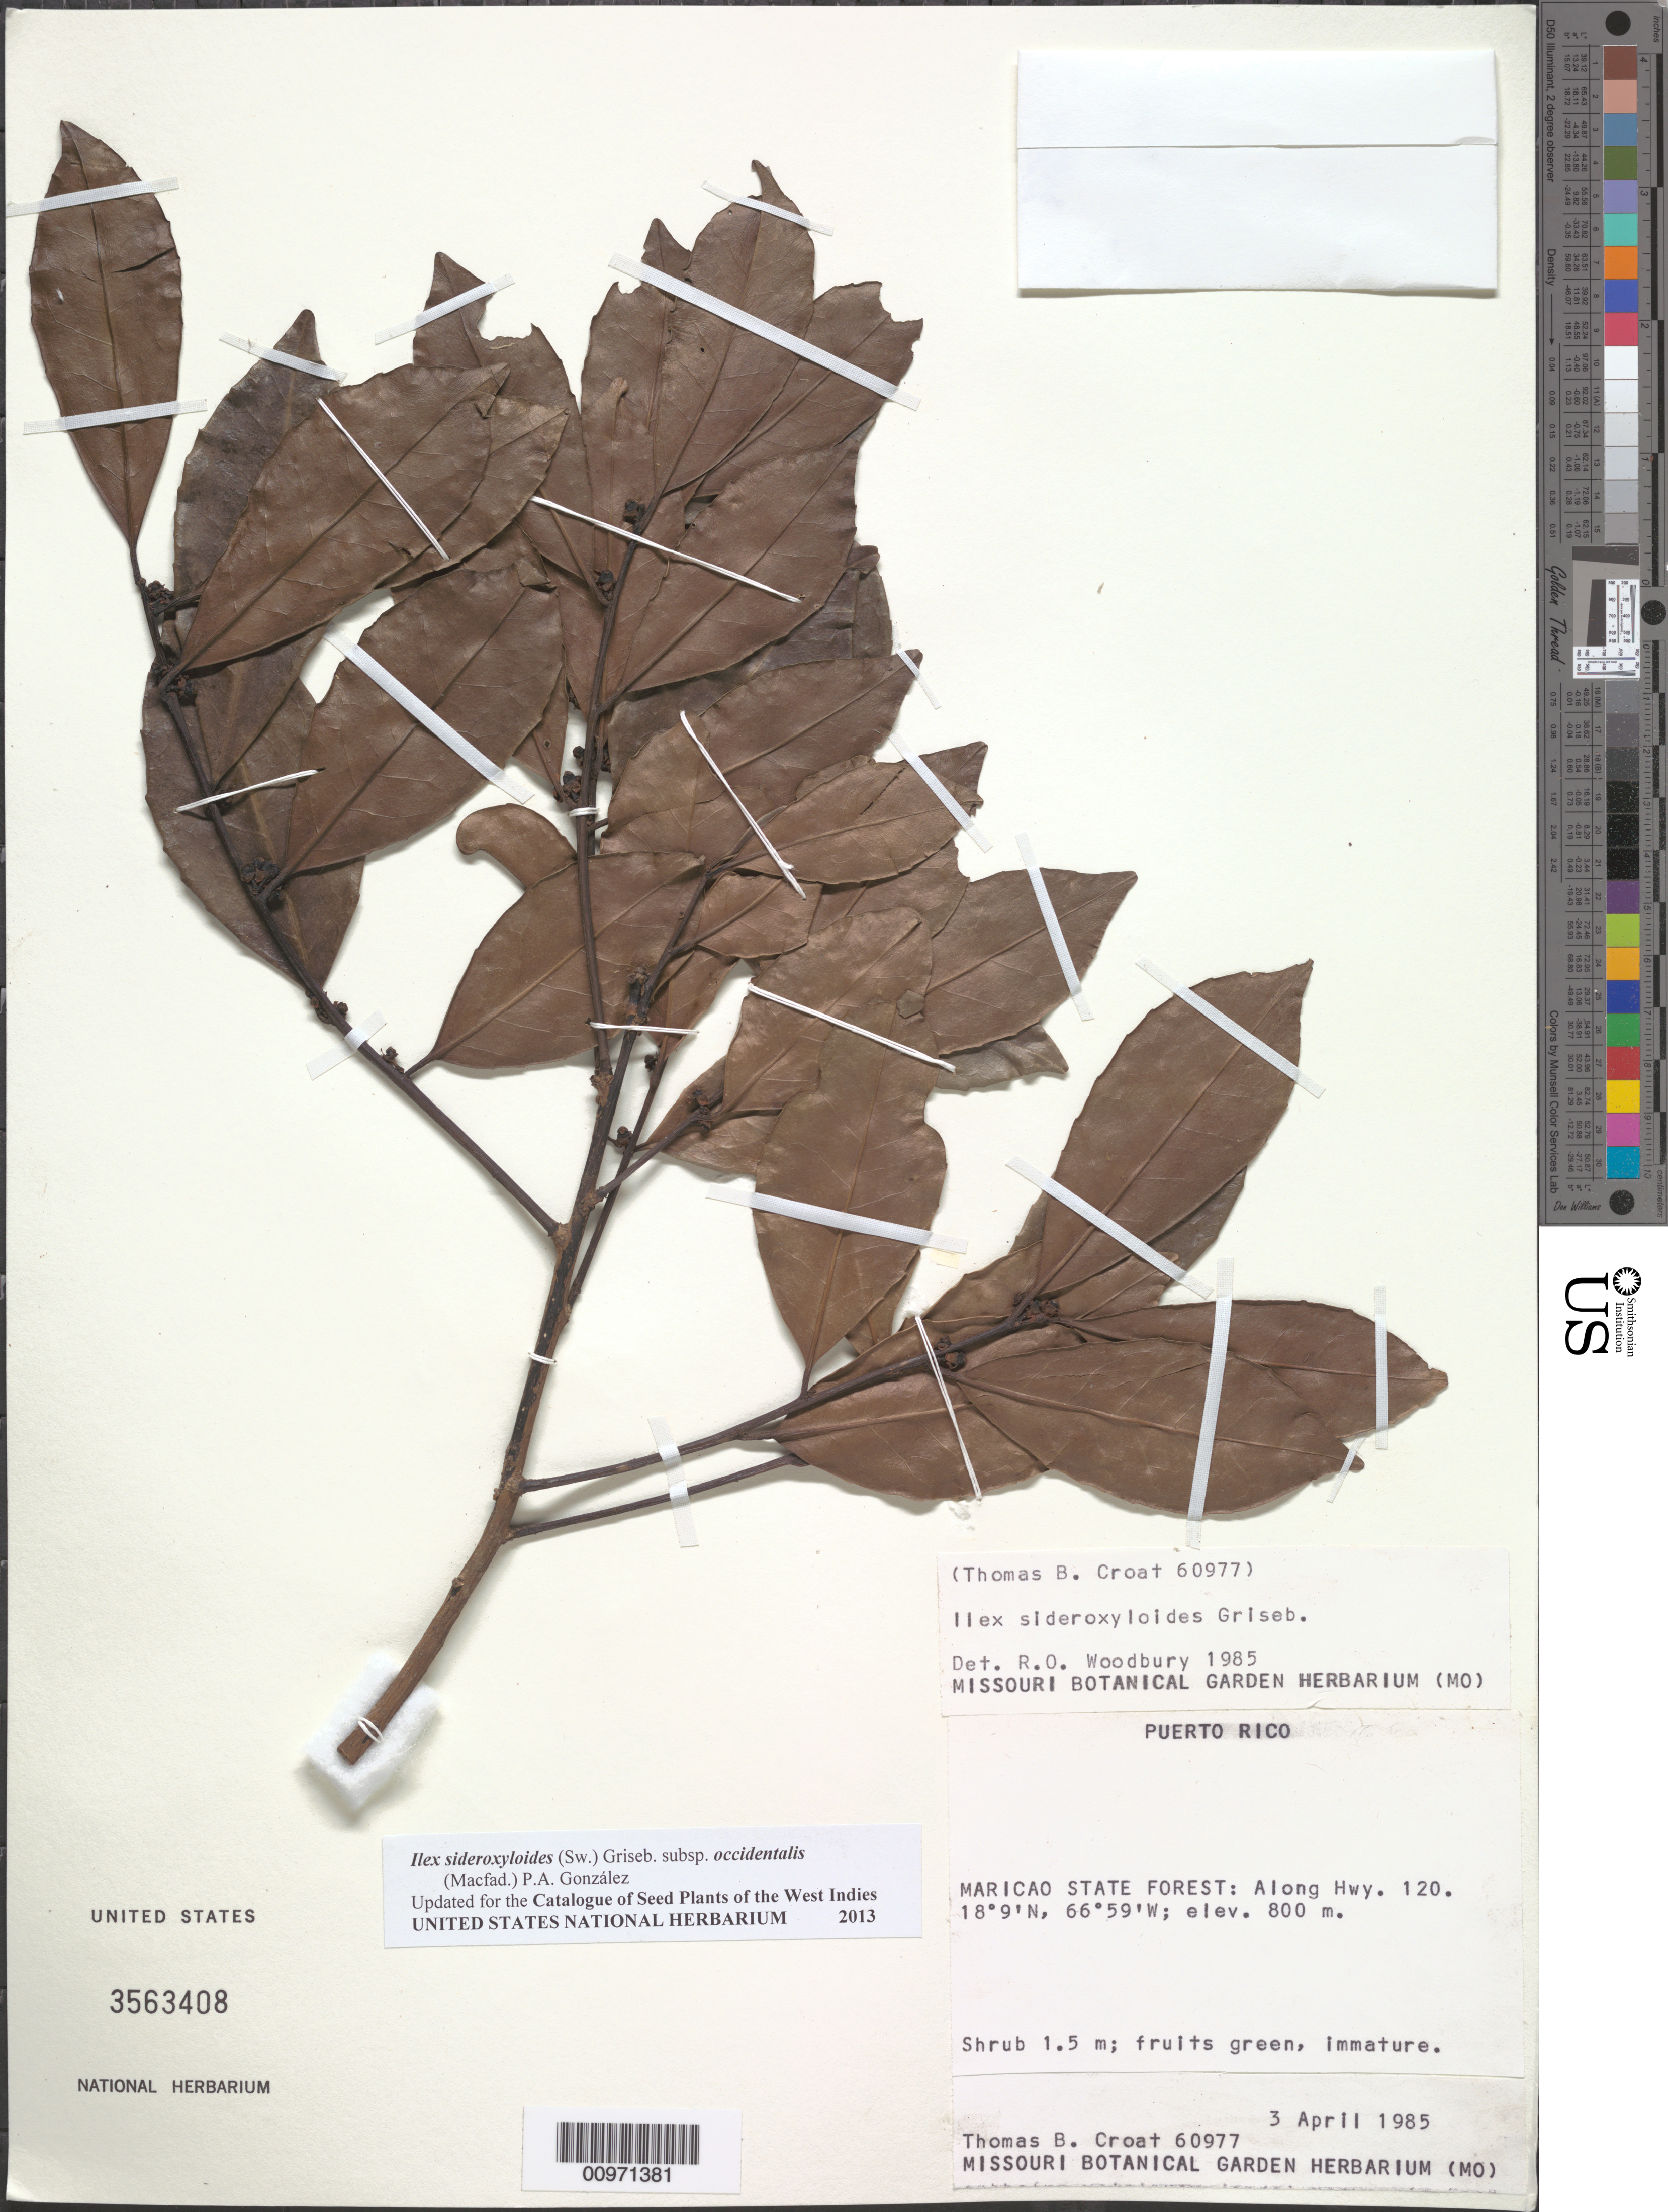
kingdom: Plantae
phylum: Tracheophyta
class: Magnoliopsida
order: Aquifoliales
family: Aquifoliaceae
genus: Ilex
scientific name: Ilex sideroxyloides subsp. occidentalis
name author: (Macfad.) P. A. González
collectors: T. B. Croat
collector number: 60977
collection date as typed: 03 Apr 1985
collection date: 1985-04-03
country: Puerto Rico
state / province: Maricao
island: Puerto Rico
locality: Maricao State Forest, along Hwy. 120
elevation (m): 800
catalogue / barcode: US 3563408